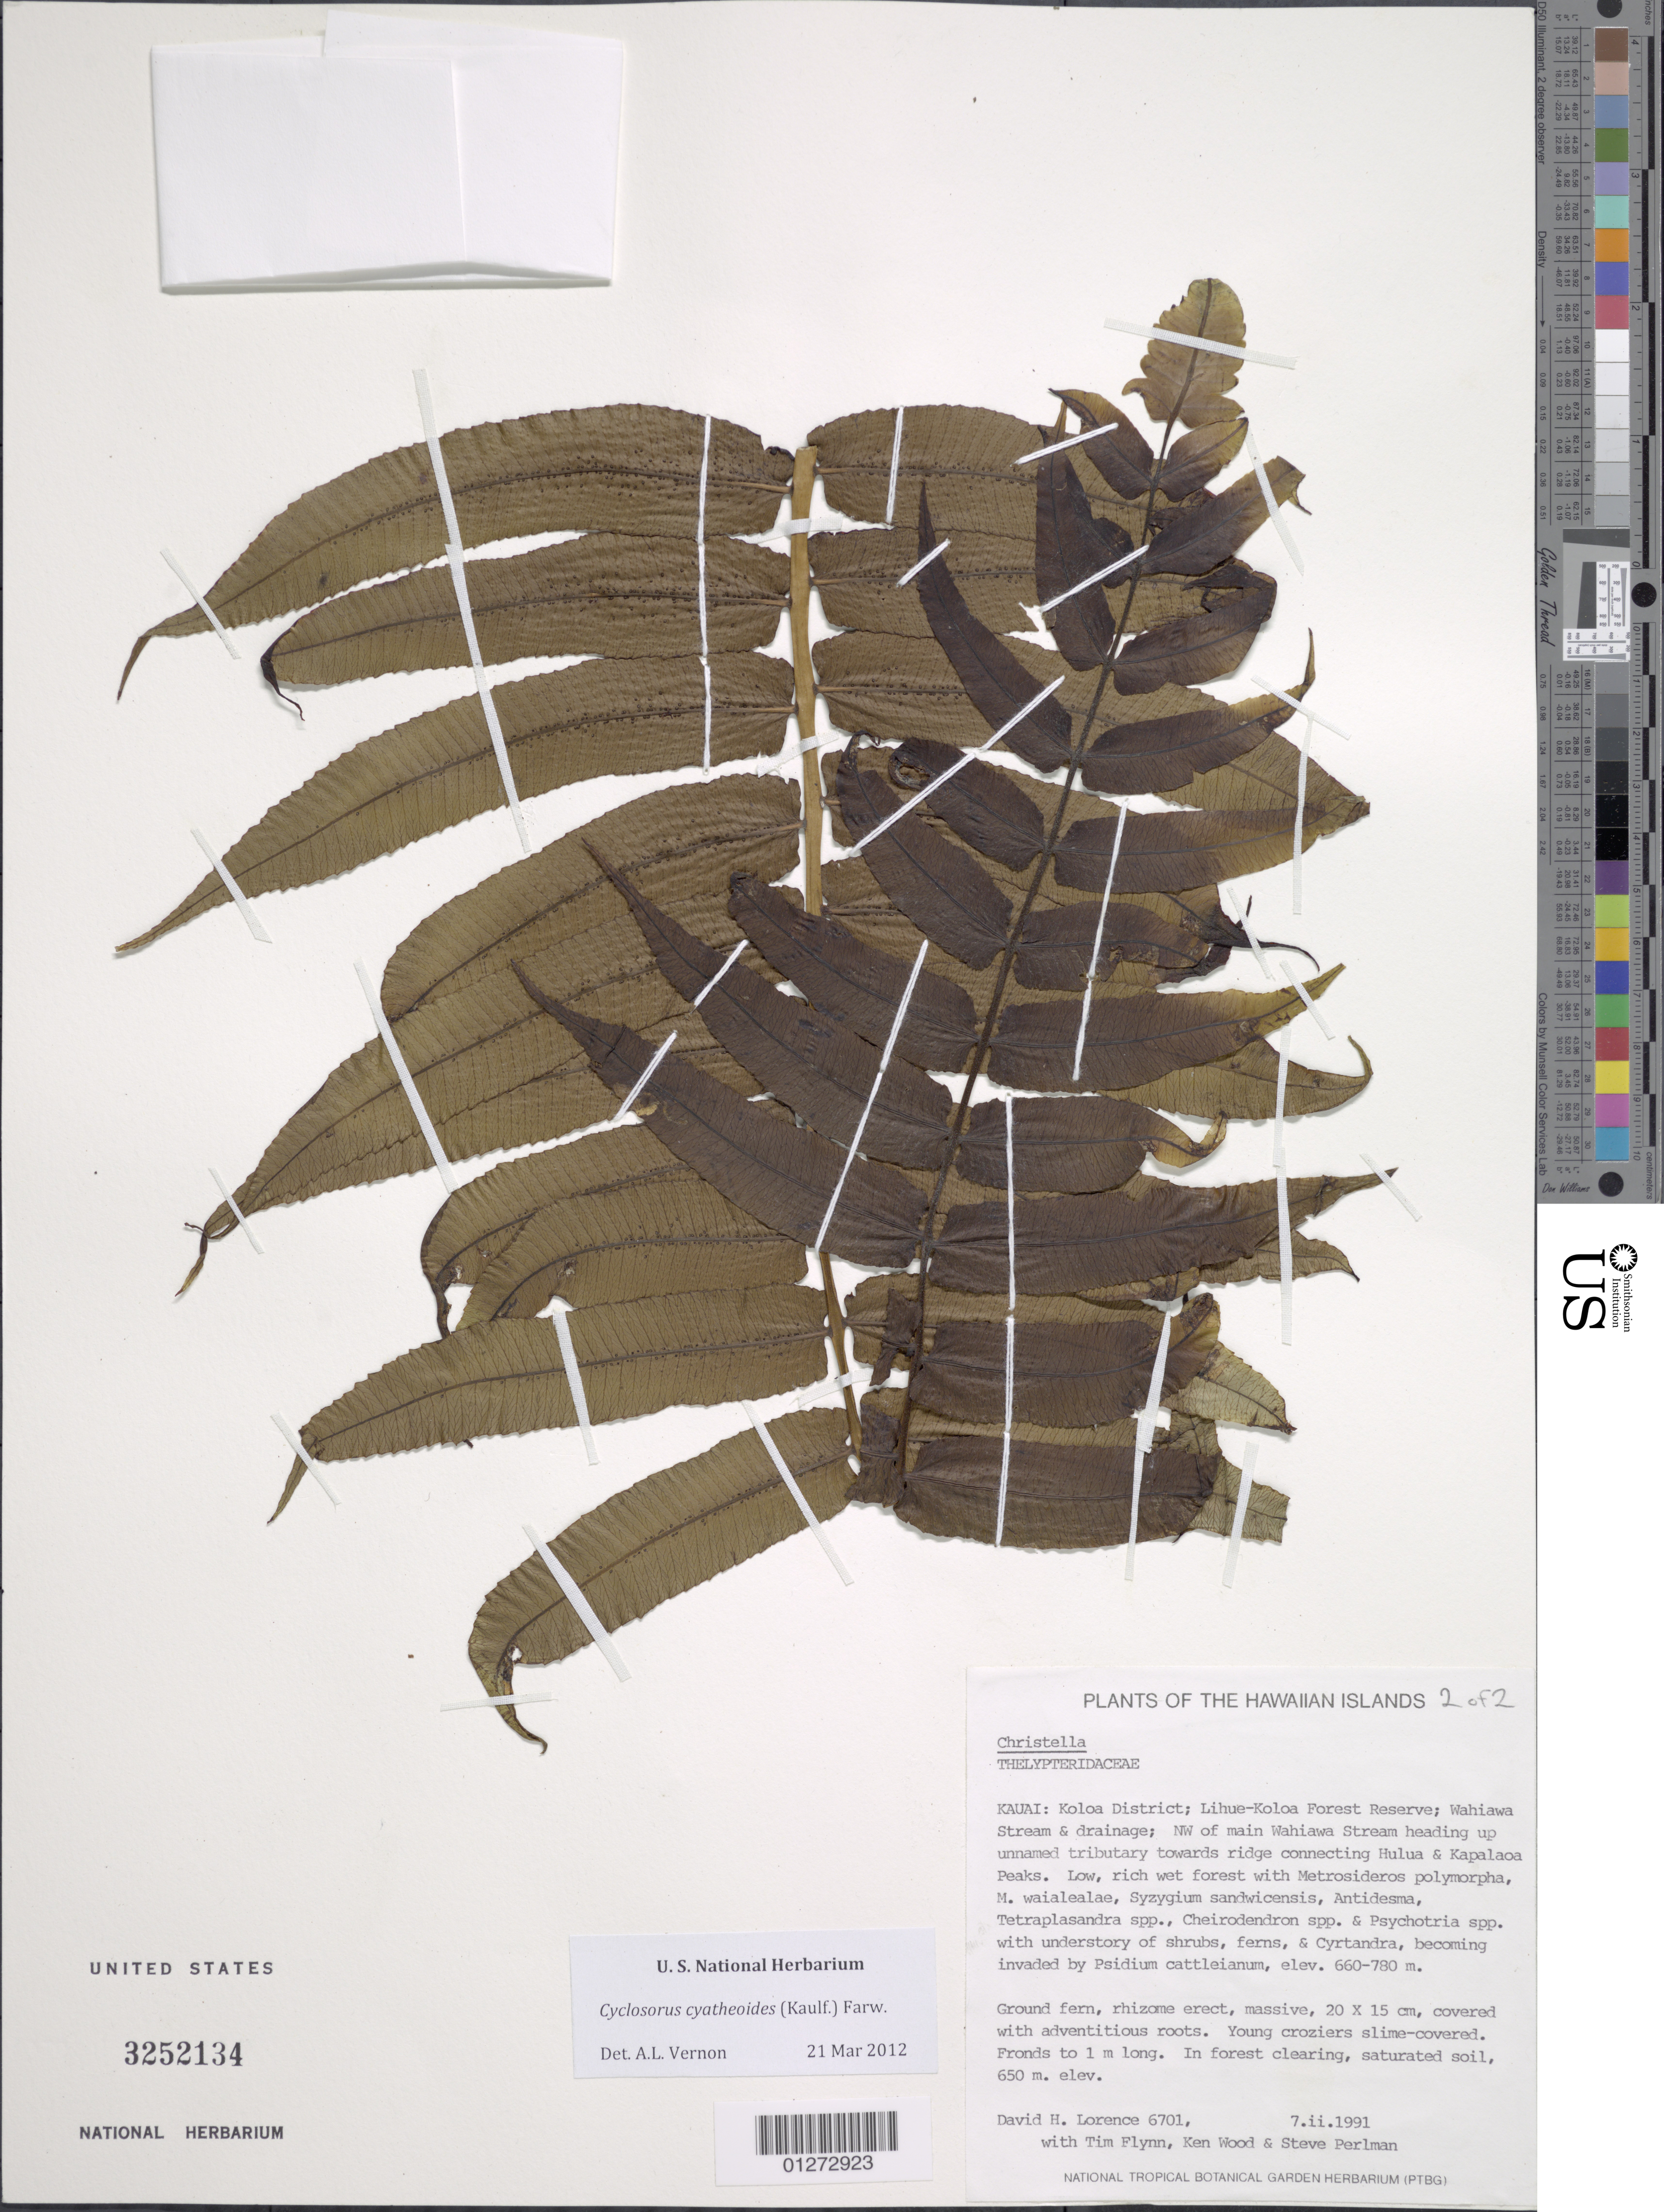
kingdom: Plantae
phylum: Tracheophyta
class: Polypodiopsida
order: Polypodiales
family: Thelypteridaceae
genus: Christella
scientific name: Christella cyatheoides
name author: (Kaulf.) Holttum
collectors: D. Lorence, T. W. Flynn, K. Wood & S. P. Perlman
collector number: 6701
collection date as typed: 7 Feb 1991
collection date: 1991-02-07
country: United States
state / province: Hawaii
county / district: Kauai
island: Kaua'i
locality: Koloa District, Lihue-Koloa Frst. Rsrv.; Wahiawa Storm & drnge.; NW of main Wahiawa Strm. heading up unnamed tributary towards ridge connecting Hulua and Kapalaoa Peaks..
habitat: Low, rich wet forest, in forest clearing.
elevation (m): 660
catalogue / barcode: US 3252134